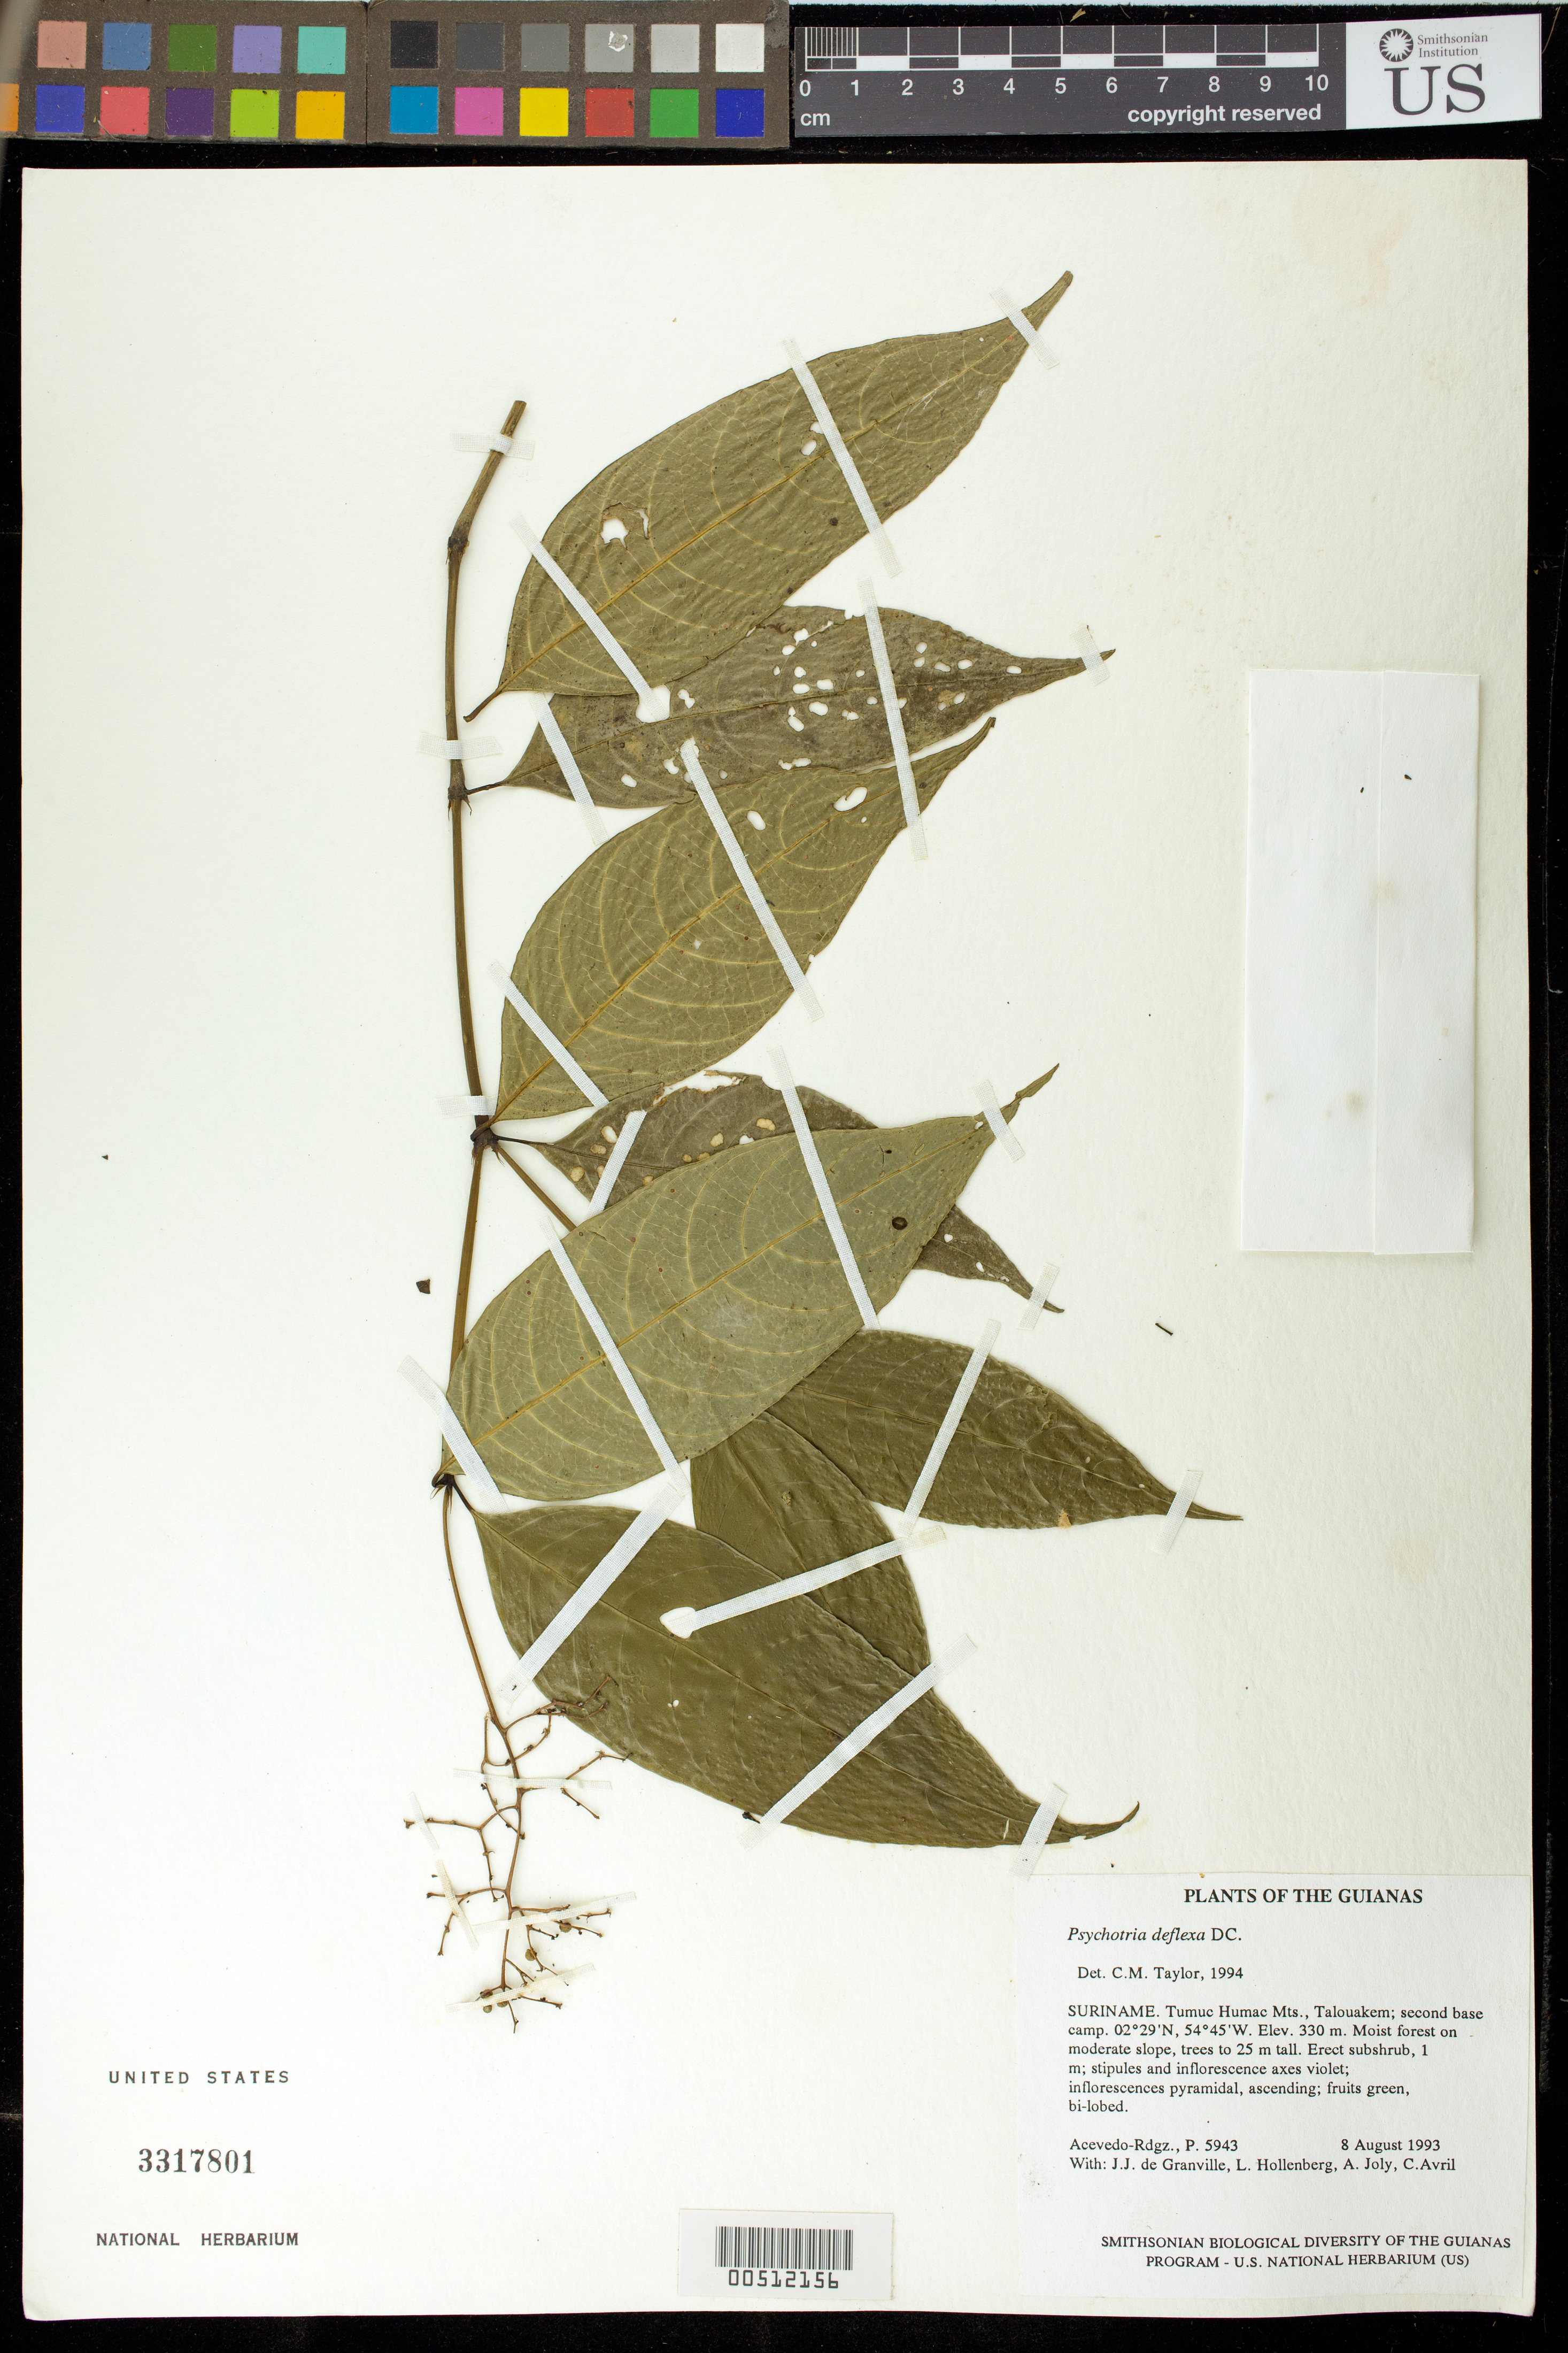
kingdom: Plantae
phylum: Tracheophyta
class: Magnoliopsida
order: Gentianales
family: Rubiaceae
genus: Palicourea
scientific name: Palicourea deflexa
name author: (DC.) Borhidi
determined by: Kirkbride, J. H., Jr.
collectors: P. Acevedo-Rodr., J.-J. de Granville, A. Boyer, C. Avril de Maria & L. Hollenberg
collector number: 5943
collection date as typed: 08 Aug 1993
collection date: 1993-08-08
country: Suriname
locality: Tumuc Humac Mts., Talouakem; second base camp.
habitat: Moist forest on moderate slope, trees to 25 m tall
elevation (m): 330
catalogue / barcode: US 3317801